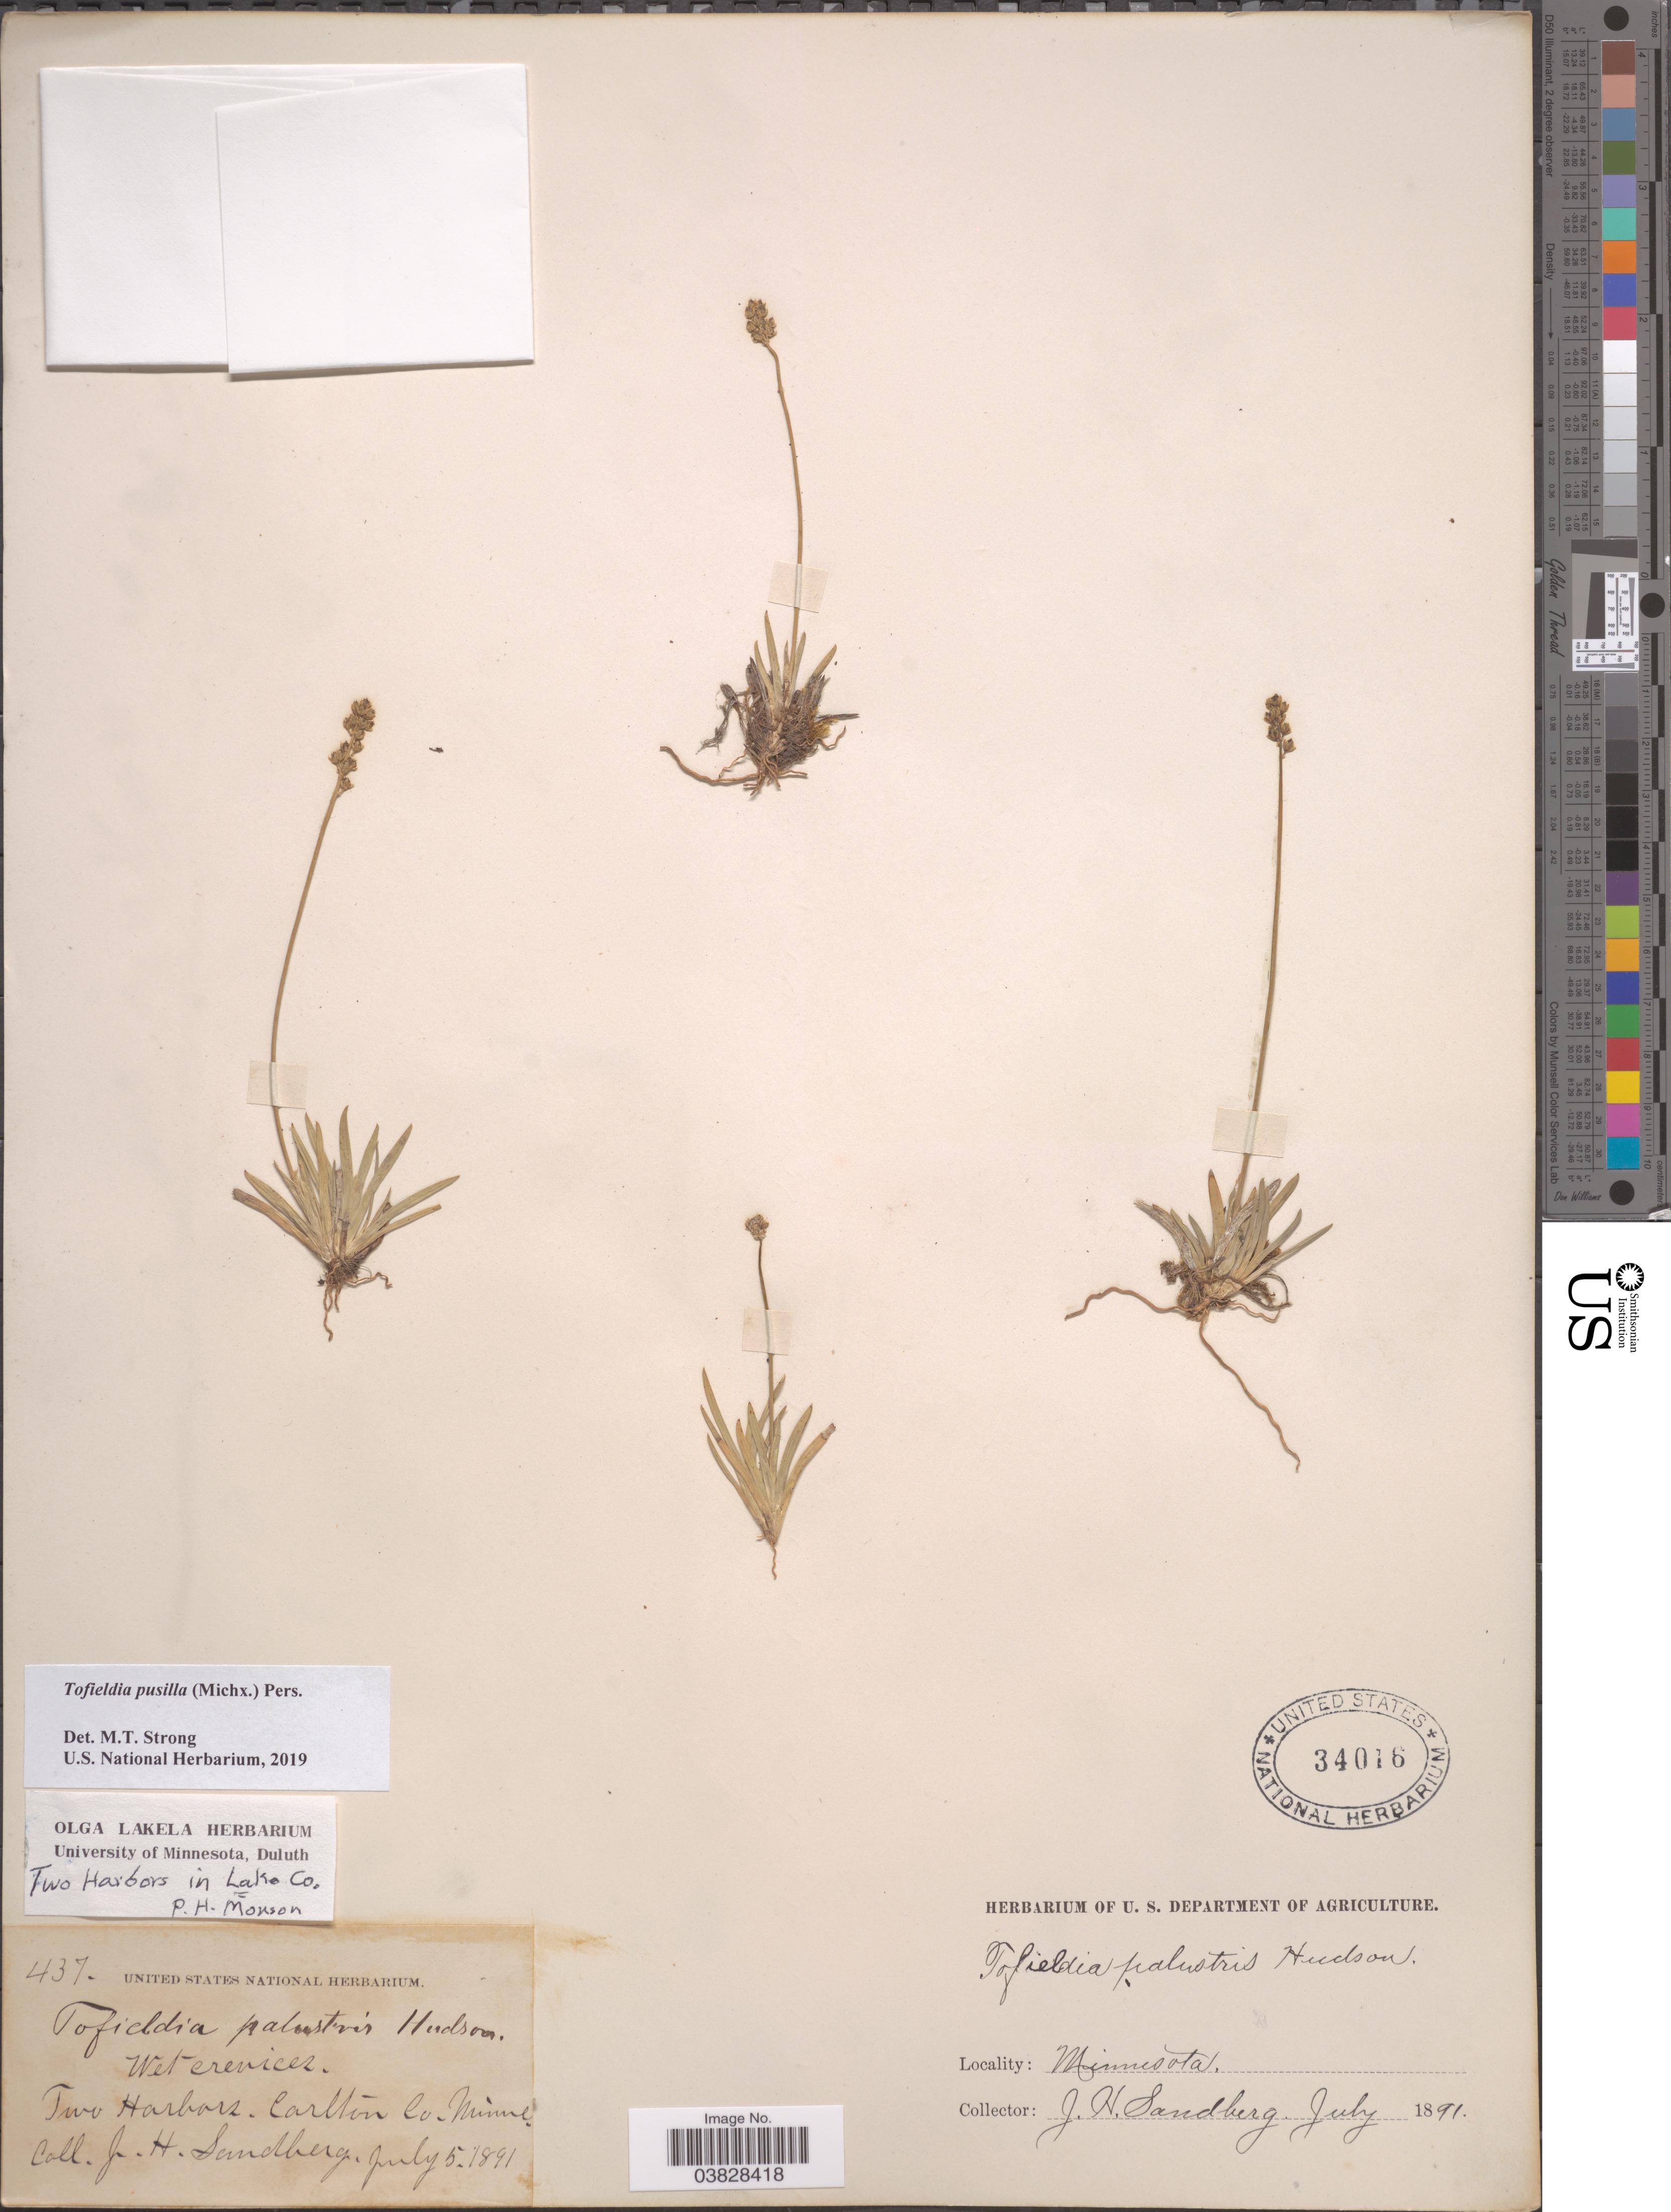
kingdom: Plantae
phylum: Tracheophyta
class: Liliopsida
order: Alismatales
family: Tofieldiaceae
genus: Tofieldia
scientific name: Tofieldia pusilla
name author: (Michx.) Pers.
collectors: J. H. Sandberg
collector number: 437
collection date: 1891-07-05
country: United States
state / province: Minnesota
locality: Two Harbors. Carlton Co.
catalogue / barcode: US 34016